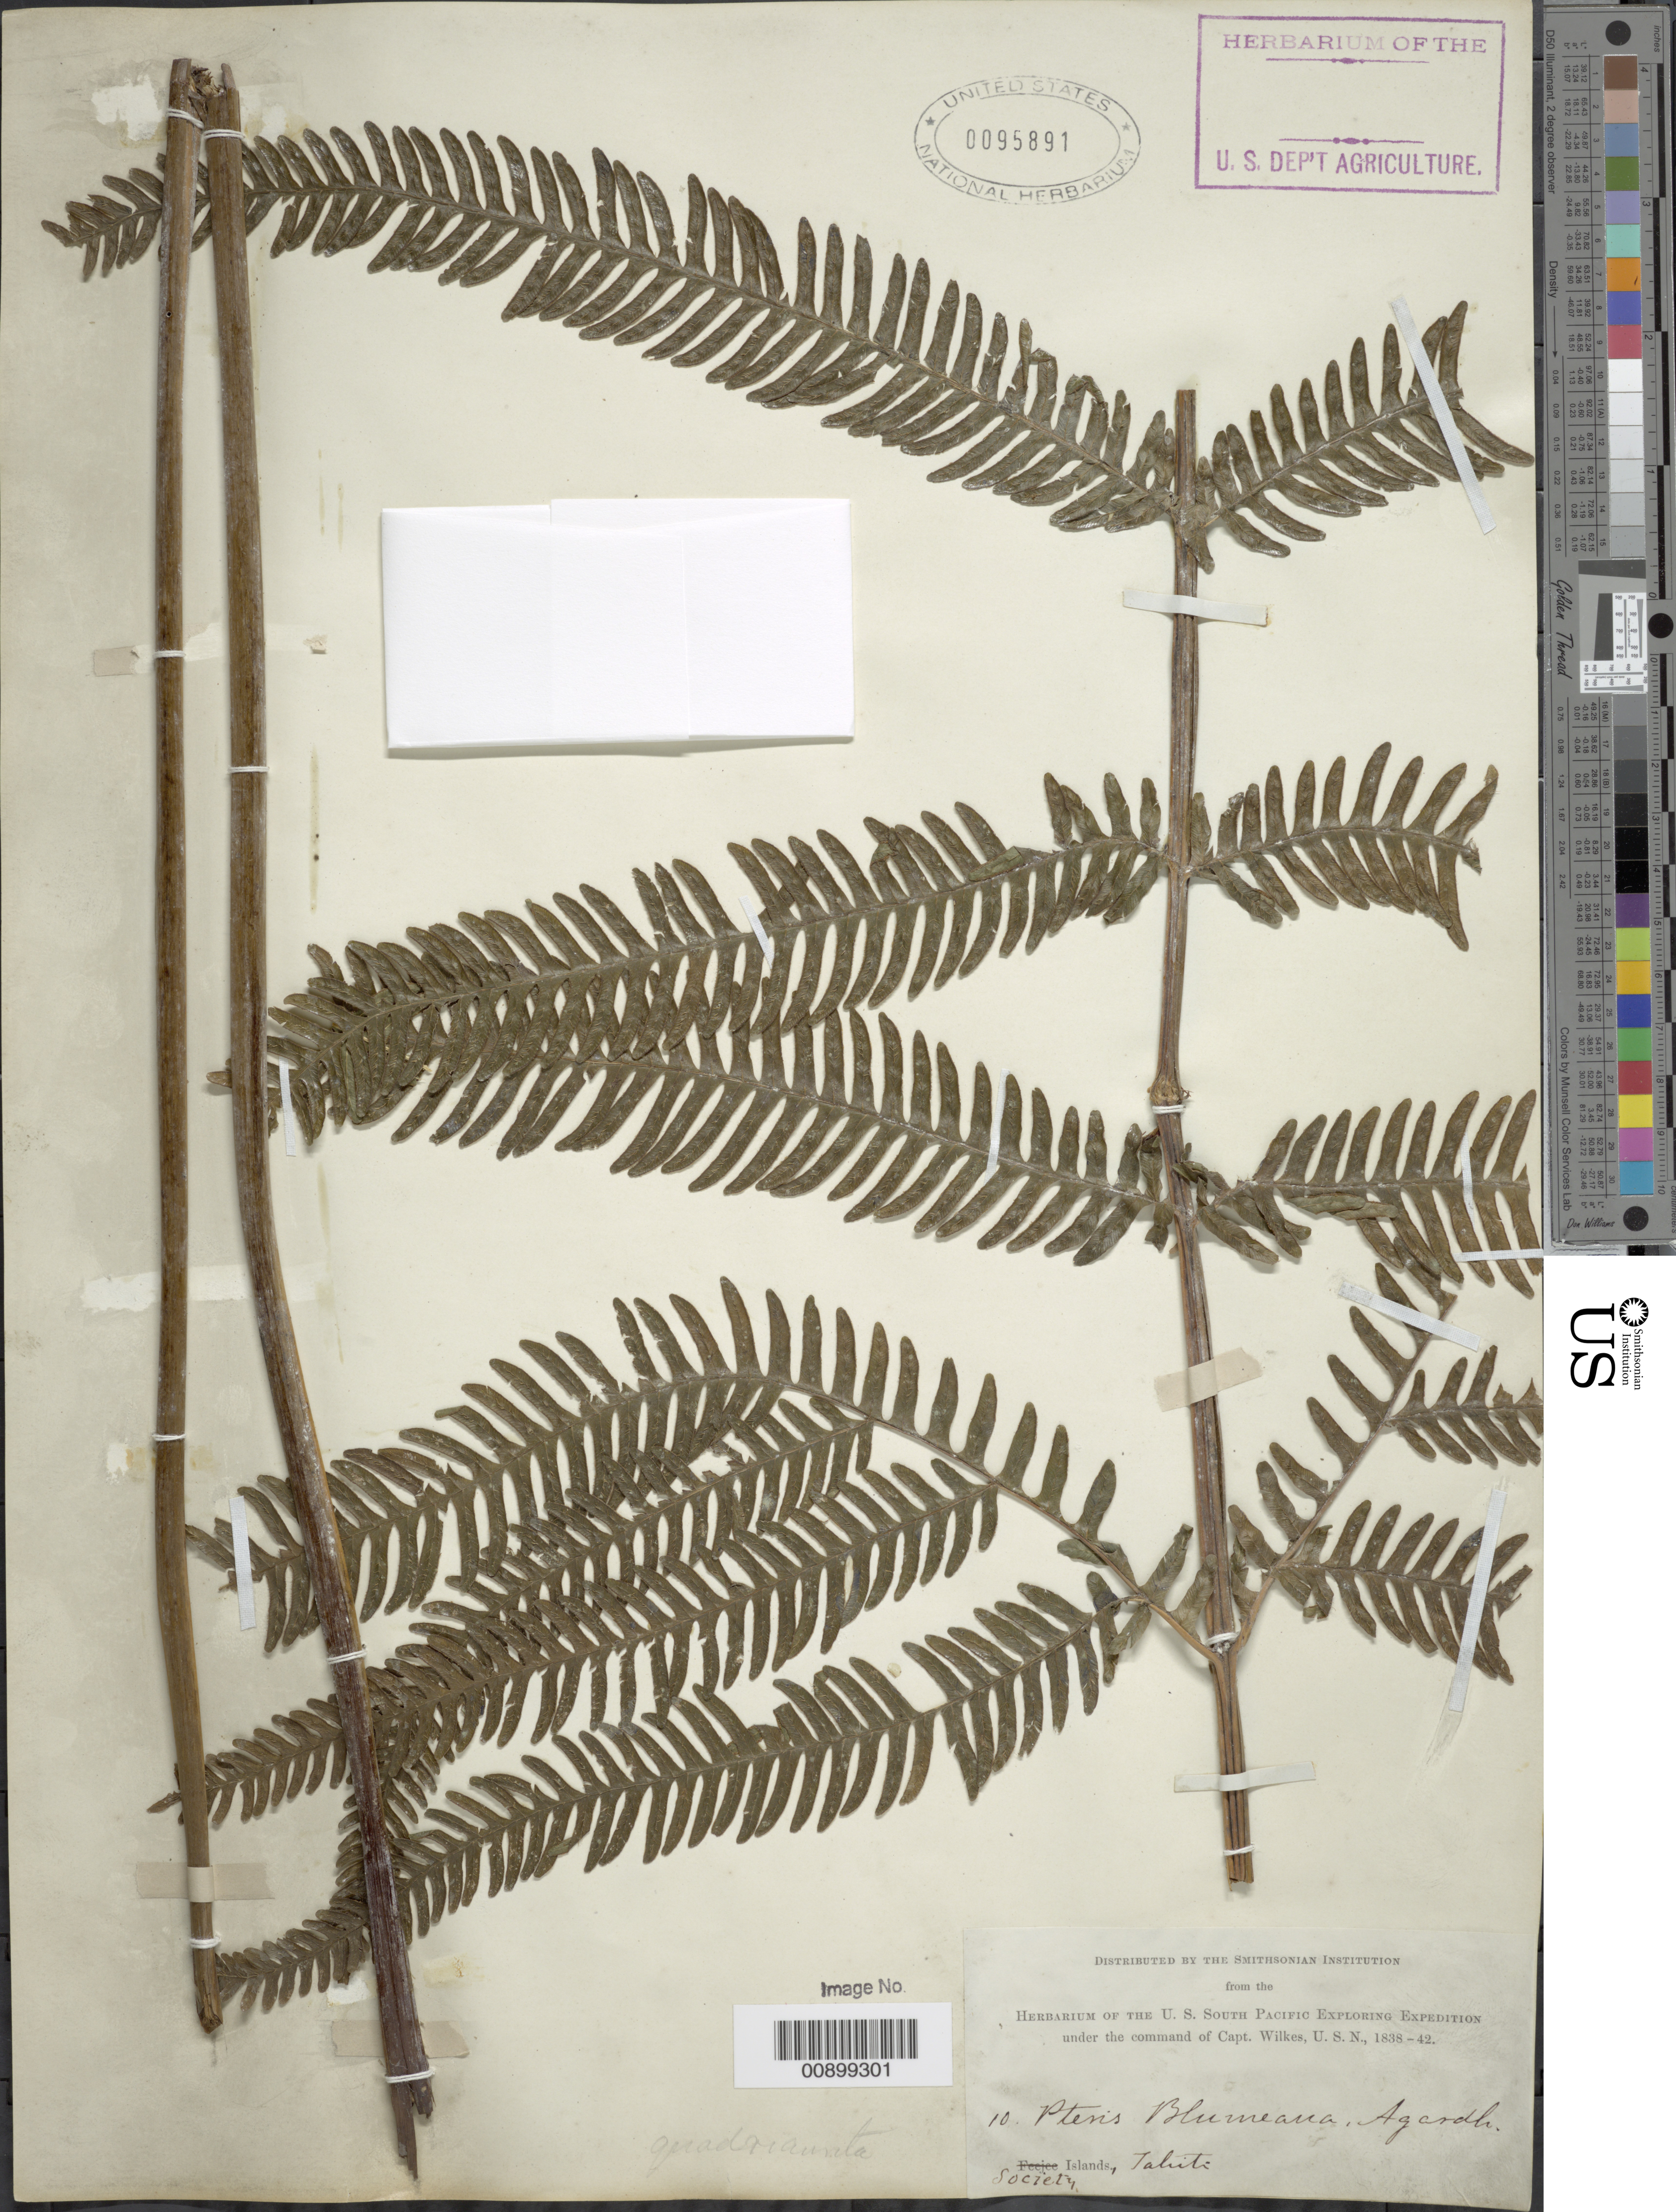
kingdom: Plantae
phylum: Tracheophyta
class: Polypodiopsida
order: Polypodiales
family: Pteridaceae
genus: Pteris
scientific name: Pteris quadriaurita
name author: Retz.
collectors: Wilkes Explor. Exped.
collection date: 1838/1842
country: French Polynesia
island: Tahiti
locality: Society Islands, Tahiti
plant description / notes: This species is not in French Polynesia.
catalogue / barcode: US 95891